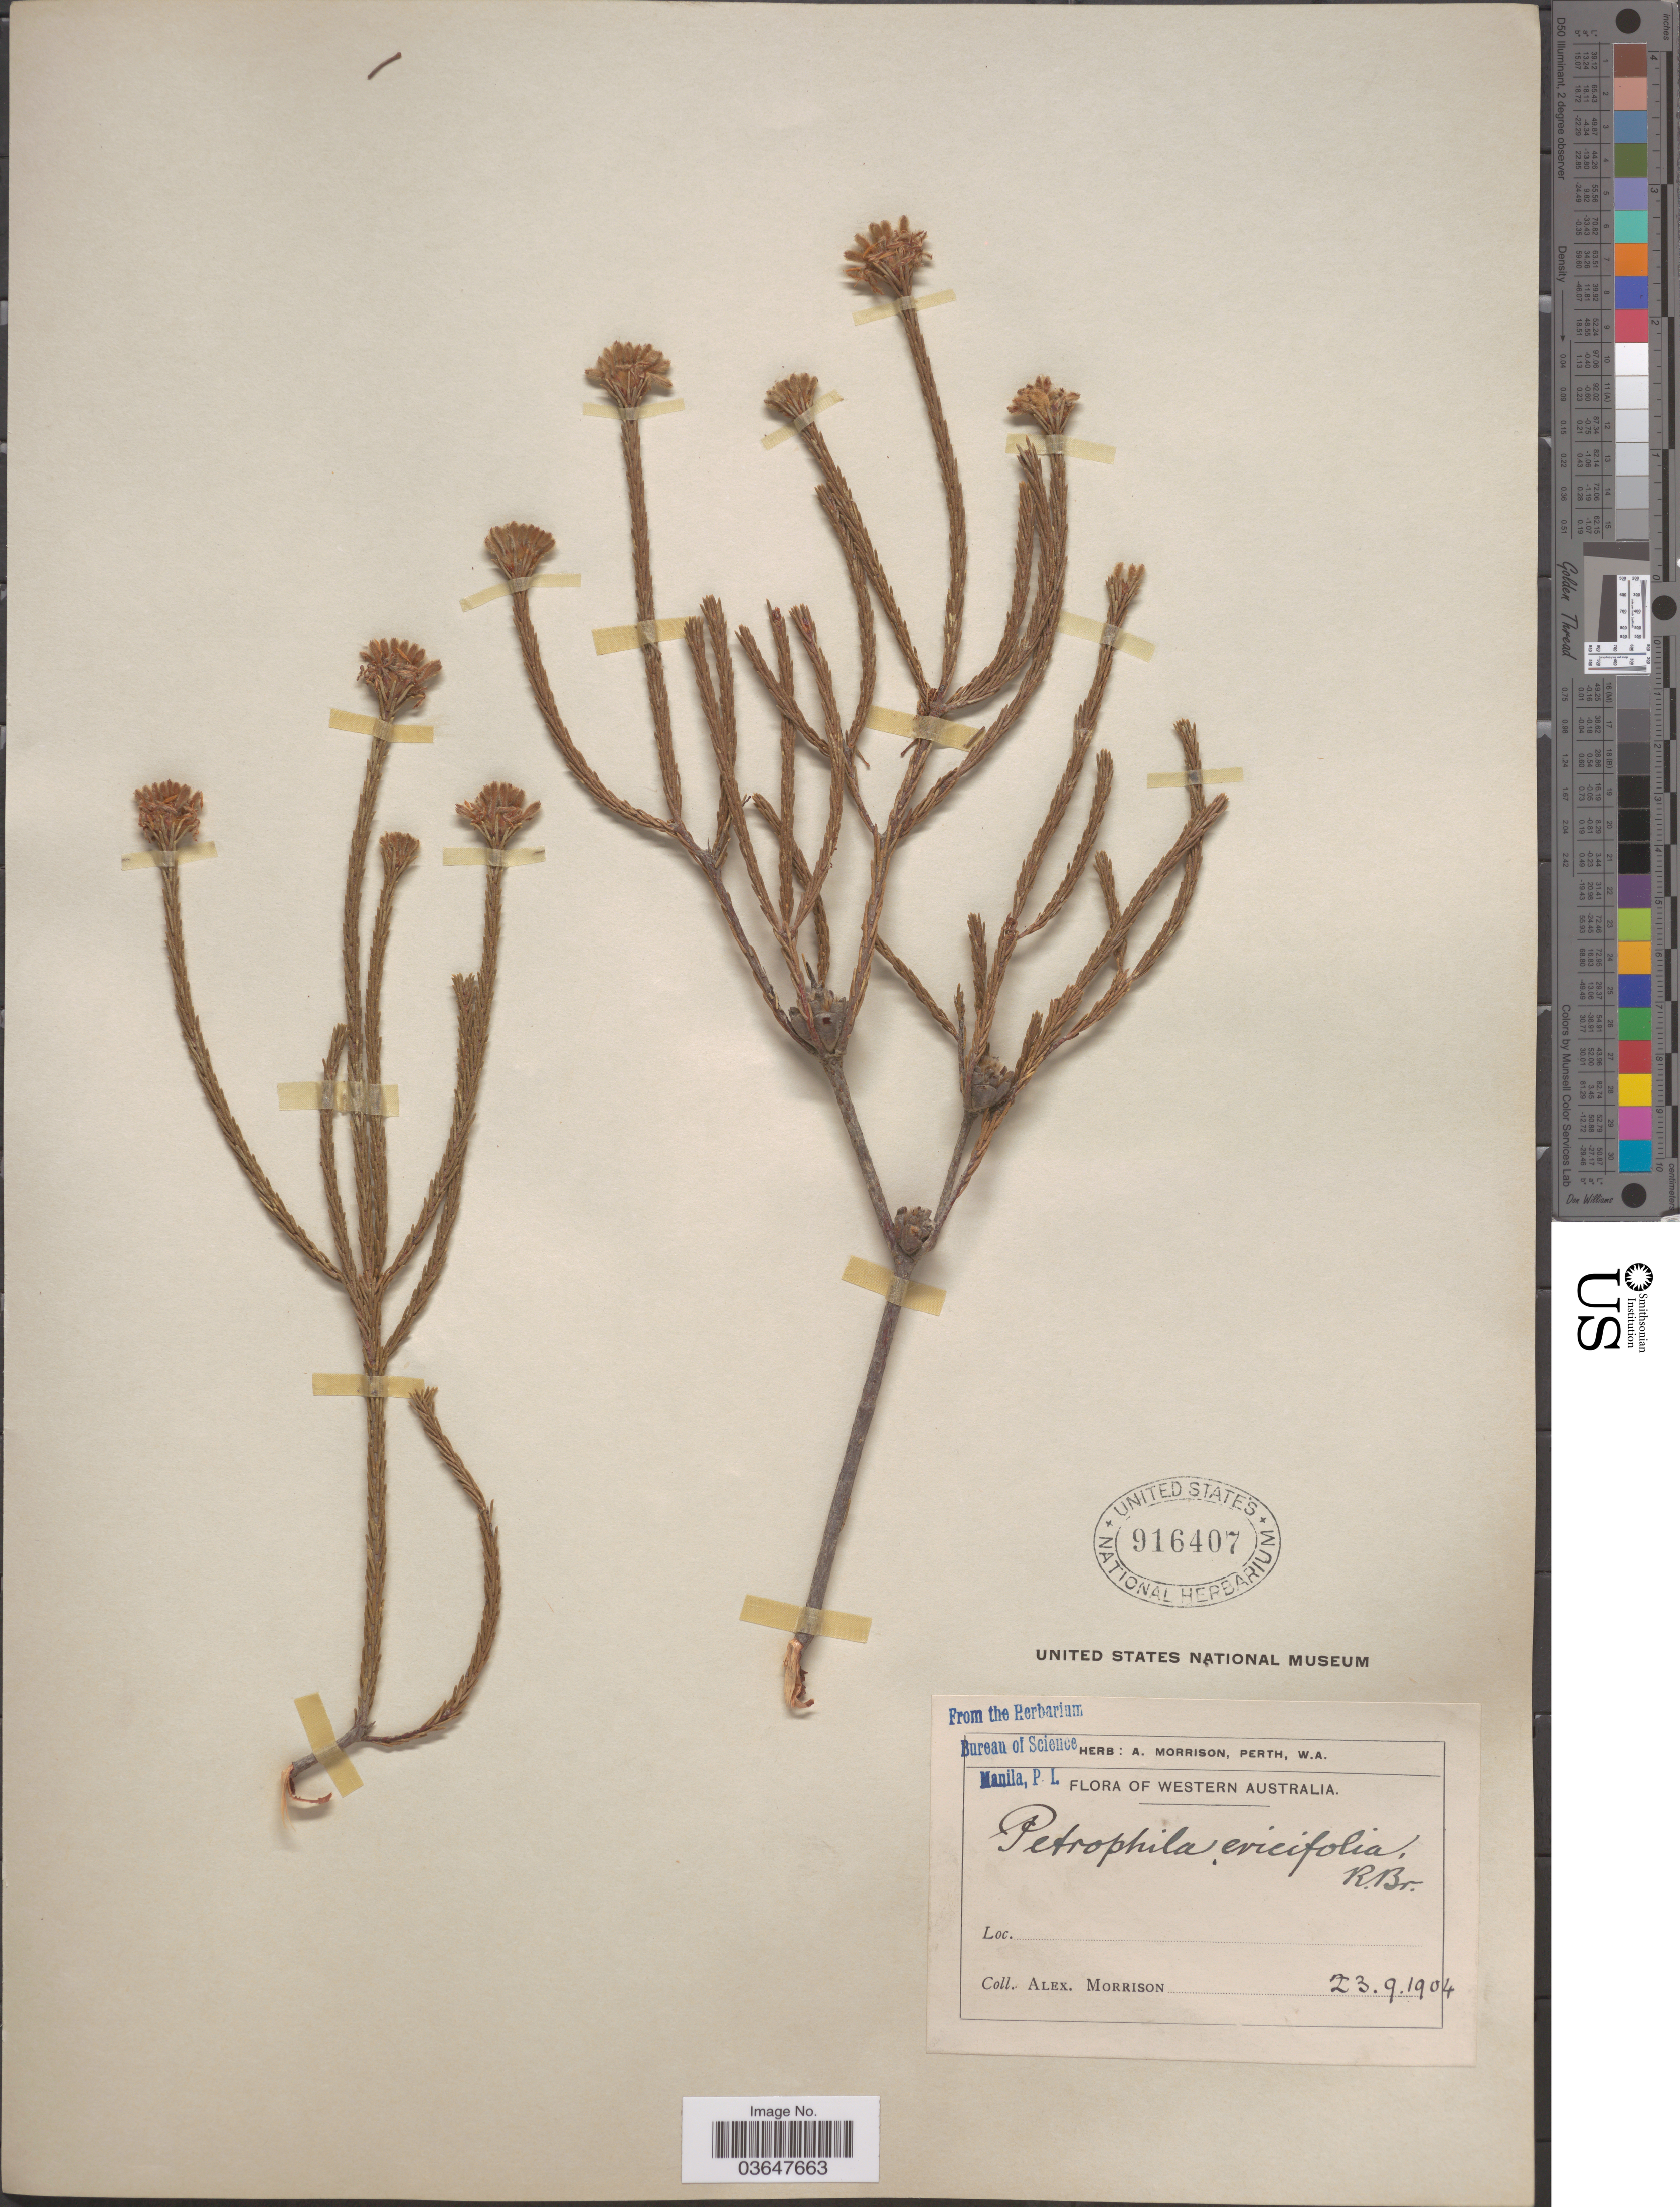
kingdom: Plantae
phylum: Tracheophyta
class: Magnoliopsida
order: Proteales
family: Proteaceae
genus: Petrophile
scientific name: Petrophile ericifolia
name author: R. Br.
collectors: A. Morrison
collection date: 1904-09-23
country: Australia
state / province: Western Australia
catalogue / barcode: US 916407